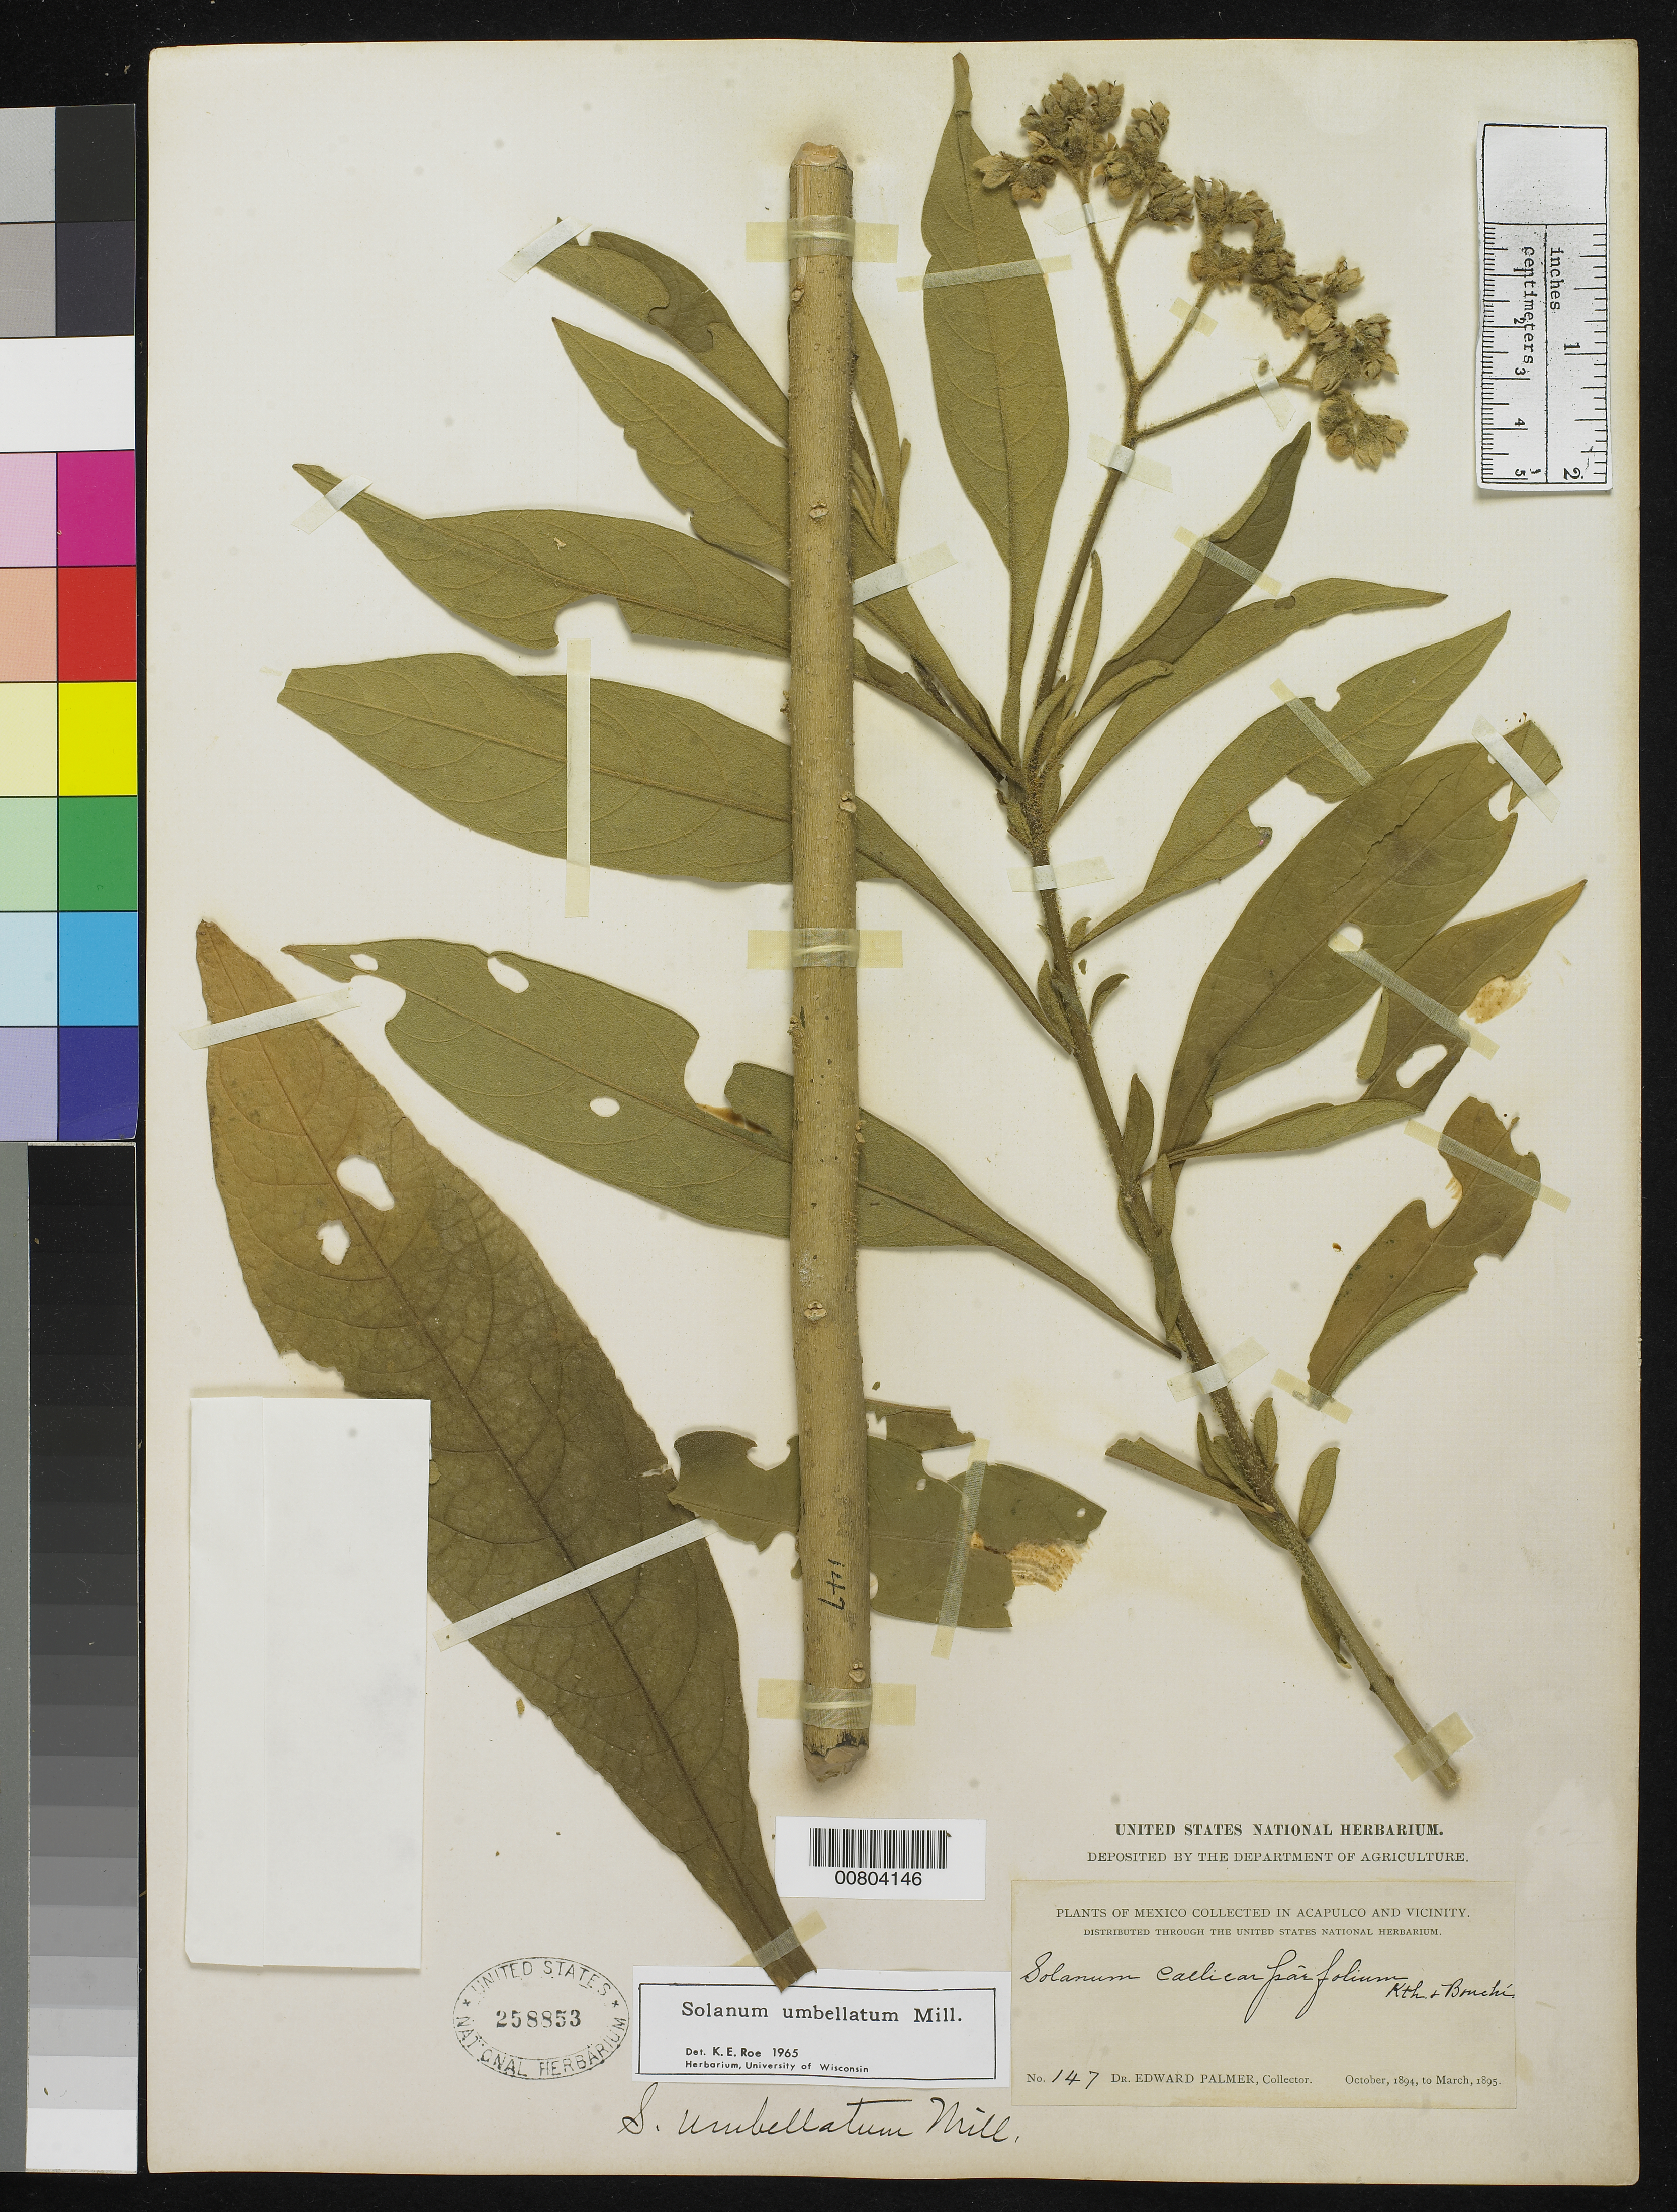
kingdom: Plantae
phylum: Tracheophyta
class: Magnoliopsida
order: Solanales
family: Solanaceae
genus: Solanum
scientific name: Solanum umbellatum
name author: Mill.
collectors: E. Palmer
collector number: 147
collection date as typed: Oct 1894 to -- Mar 1895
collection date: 1894-10/1895-03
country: Mexico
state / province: Guerrero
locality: Acapulco, Guerrero and vicinity.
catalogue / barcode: US 258853